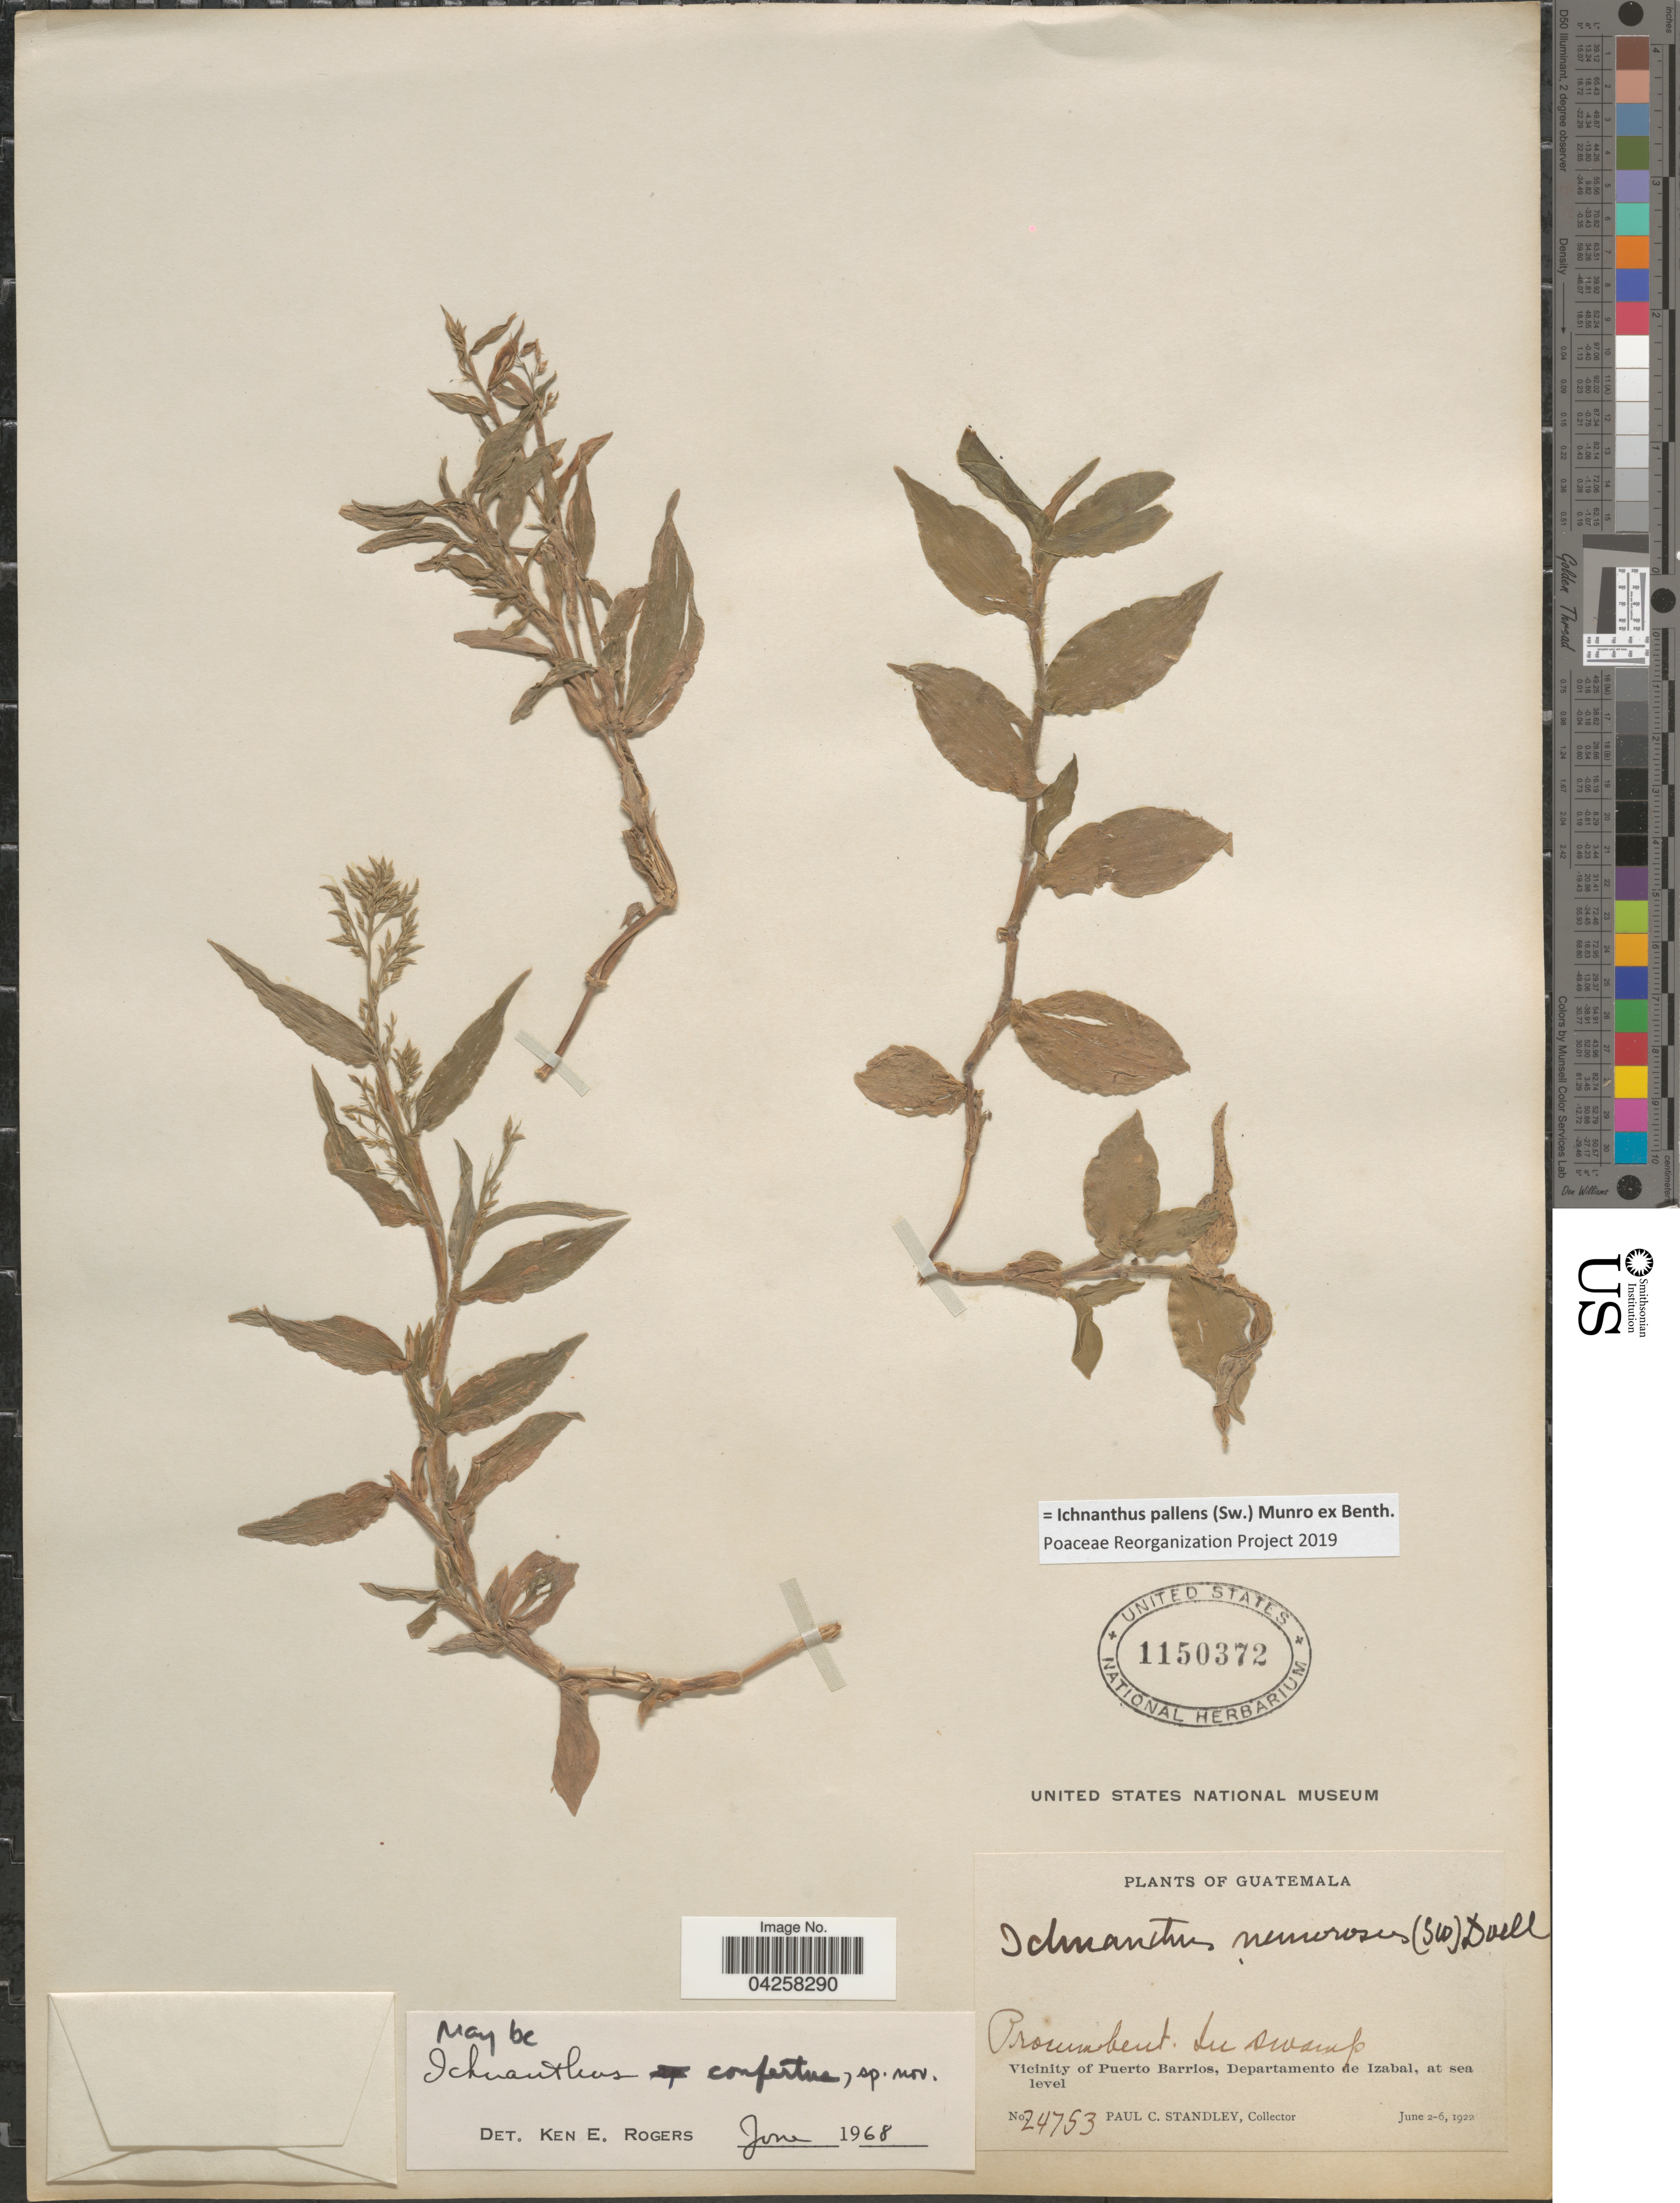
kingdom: Plantae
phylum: Tracheophyta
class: Liliopsida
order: Poales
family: Poaceae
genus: Ichnanthus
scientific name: Ichnanthus pallens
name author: (Sw.) Munro ex Benth.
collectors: P. C. Standley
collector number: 24753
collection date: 1922-06-02/1922-06-06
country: Guatemala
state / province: Izabal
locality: Vicinity of Puerto Barrios, Departamento de Izabal.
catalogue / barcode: US 1150372